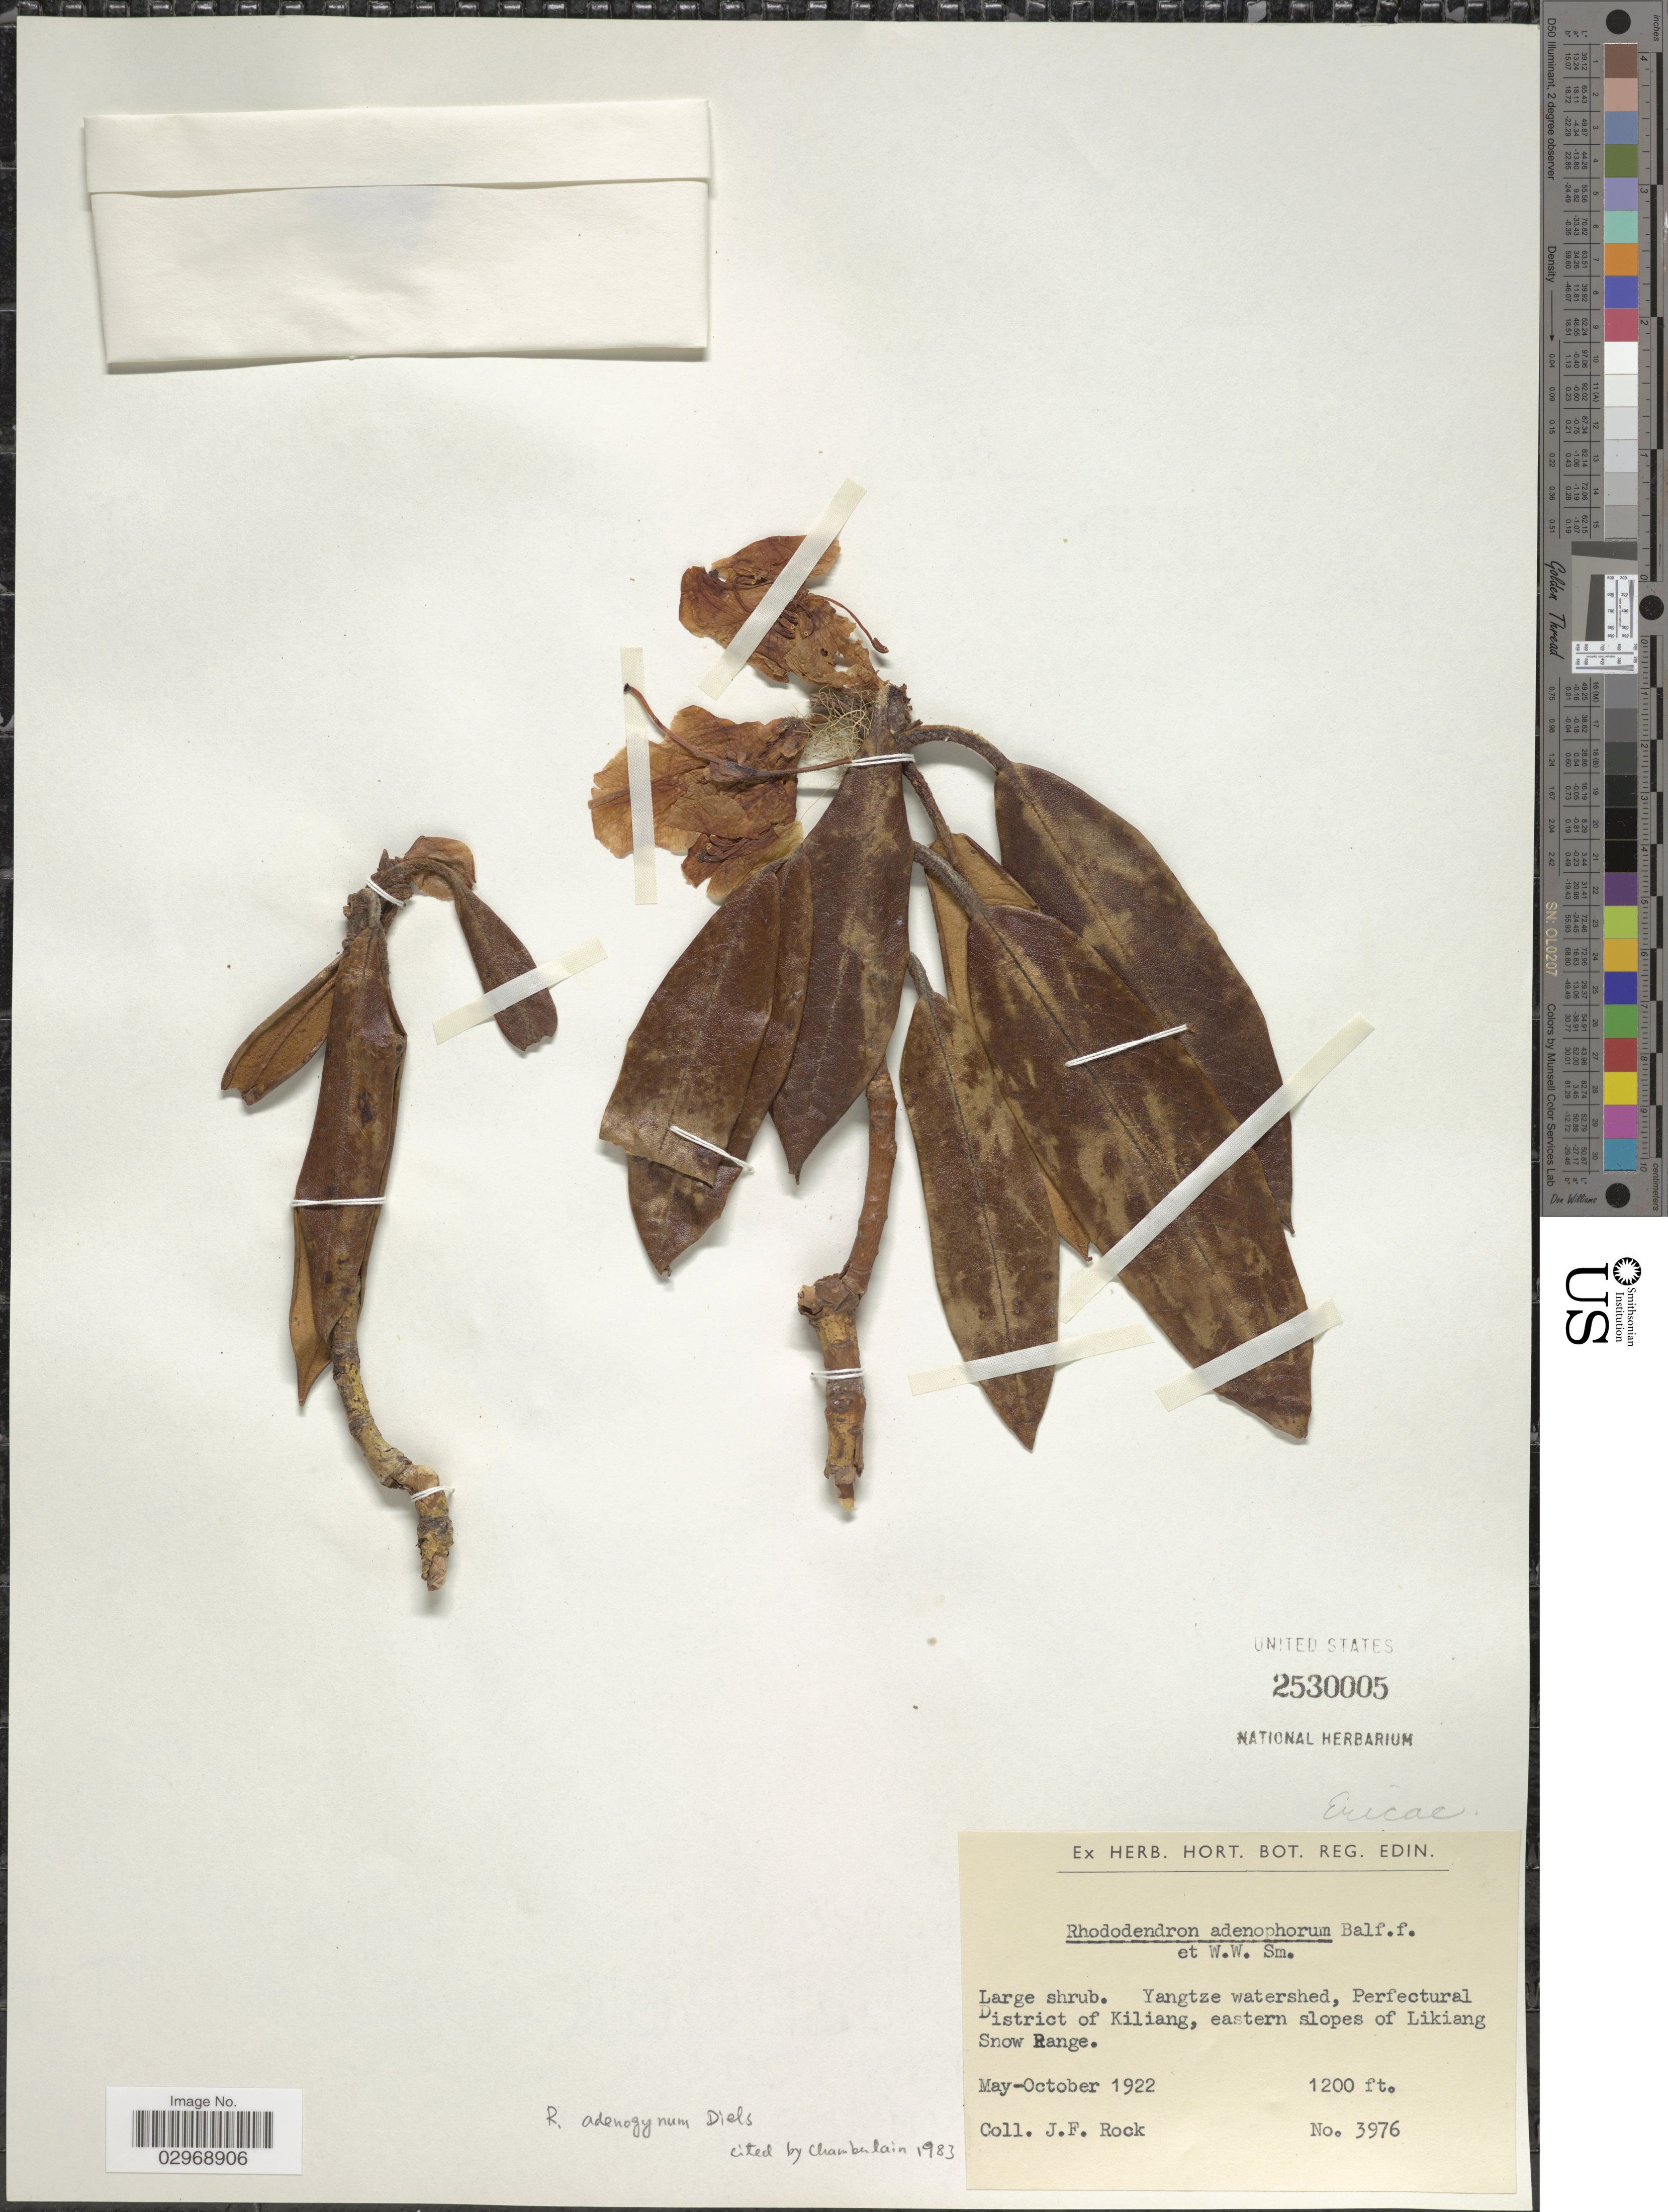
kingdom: Plantae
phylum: Tracheophyta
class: Magnoliopsida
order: Ericales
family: Ericaceae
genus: Rhododendron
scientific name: Rhododendron adenogynum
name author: Diels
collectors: J. Rock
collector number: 3976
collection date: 1922-05/1922-10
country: China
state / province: Yunnan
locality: Yangtze watershed, Prefectural District of Kiliang, eastern slopes of Likiang Snow Range.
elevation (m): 366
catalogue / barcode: US 2530005